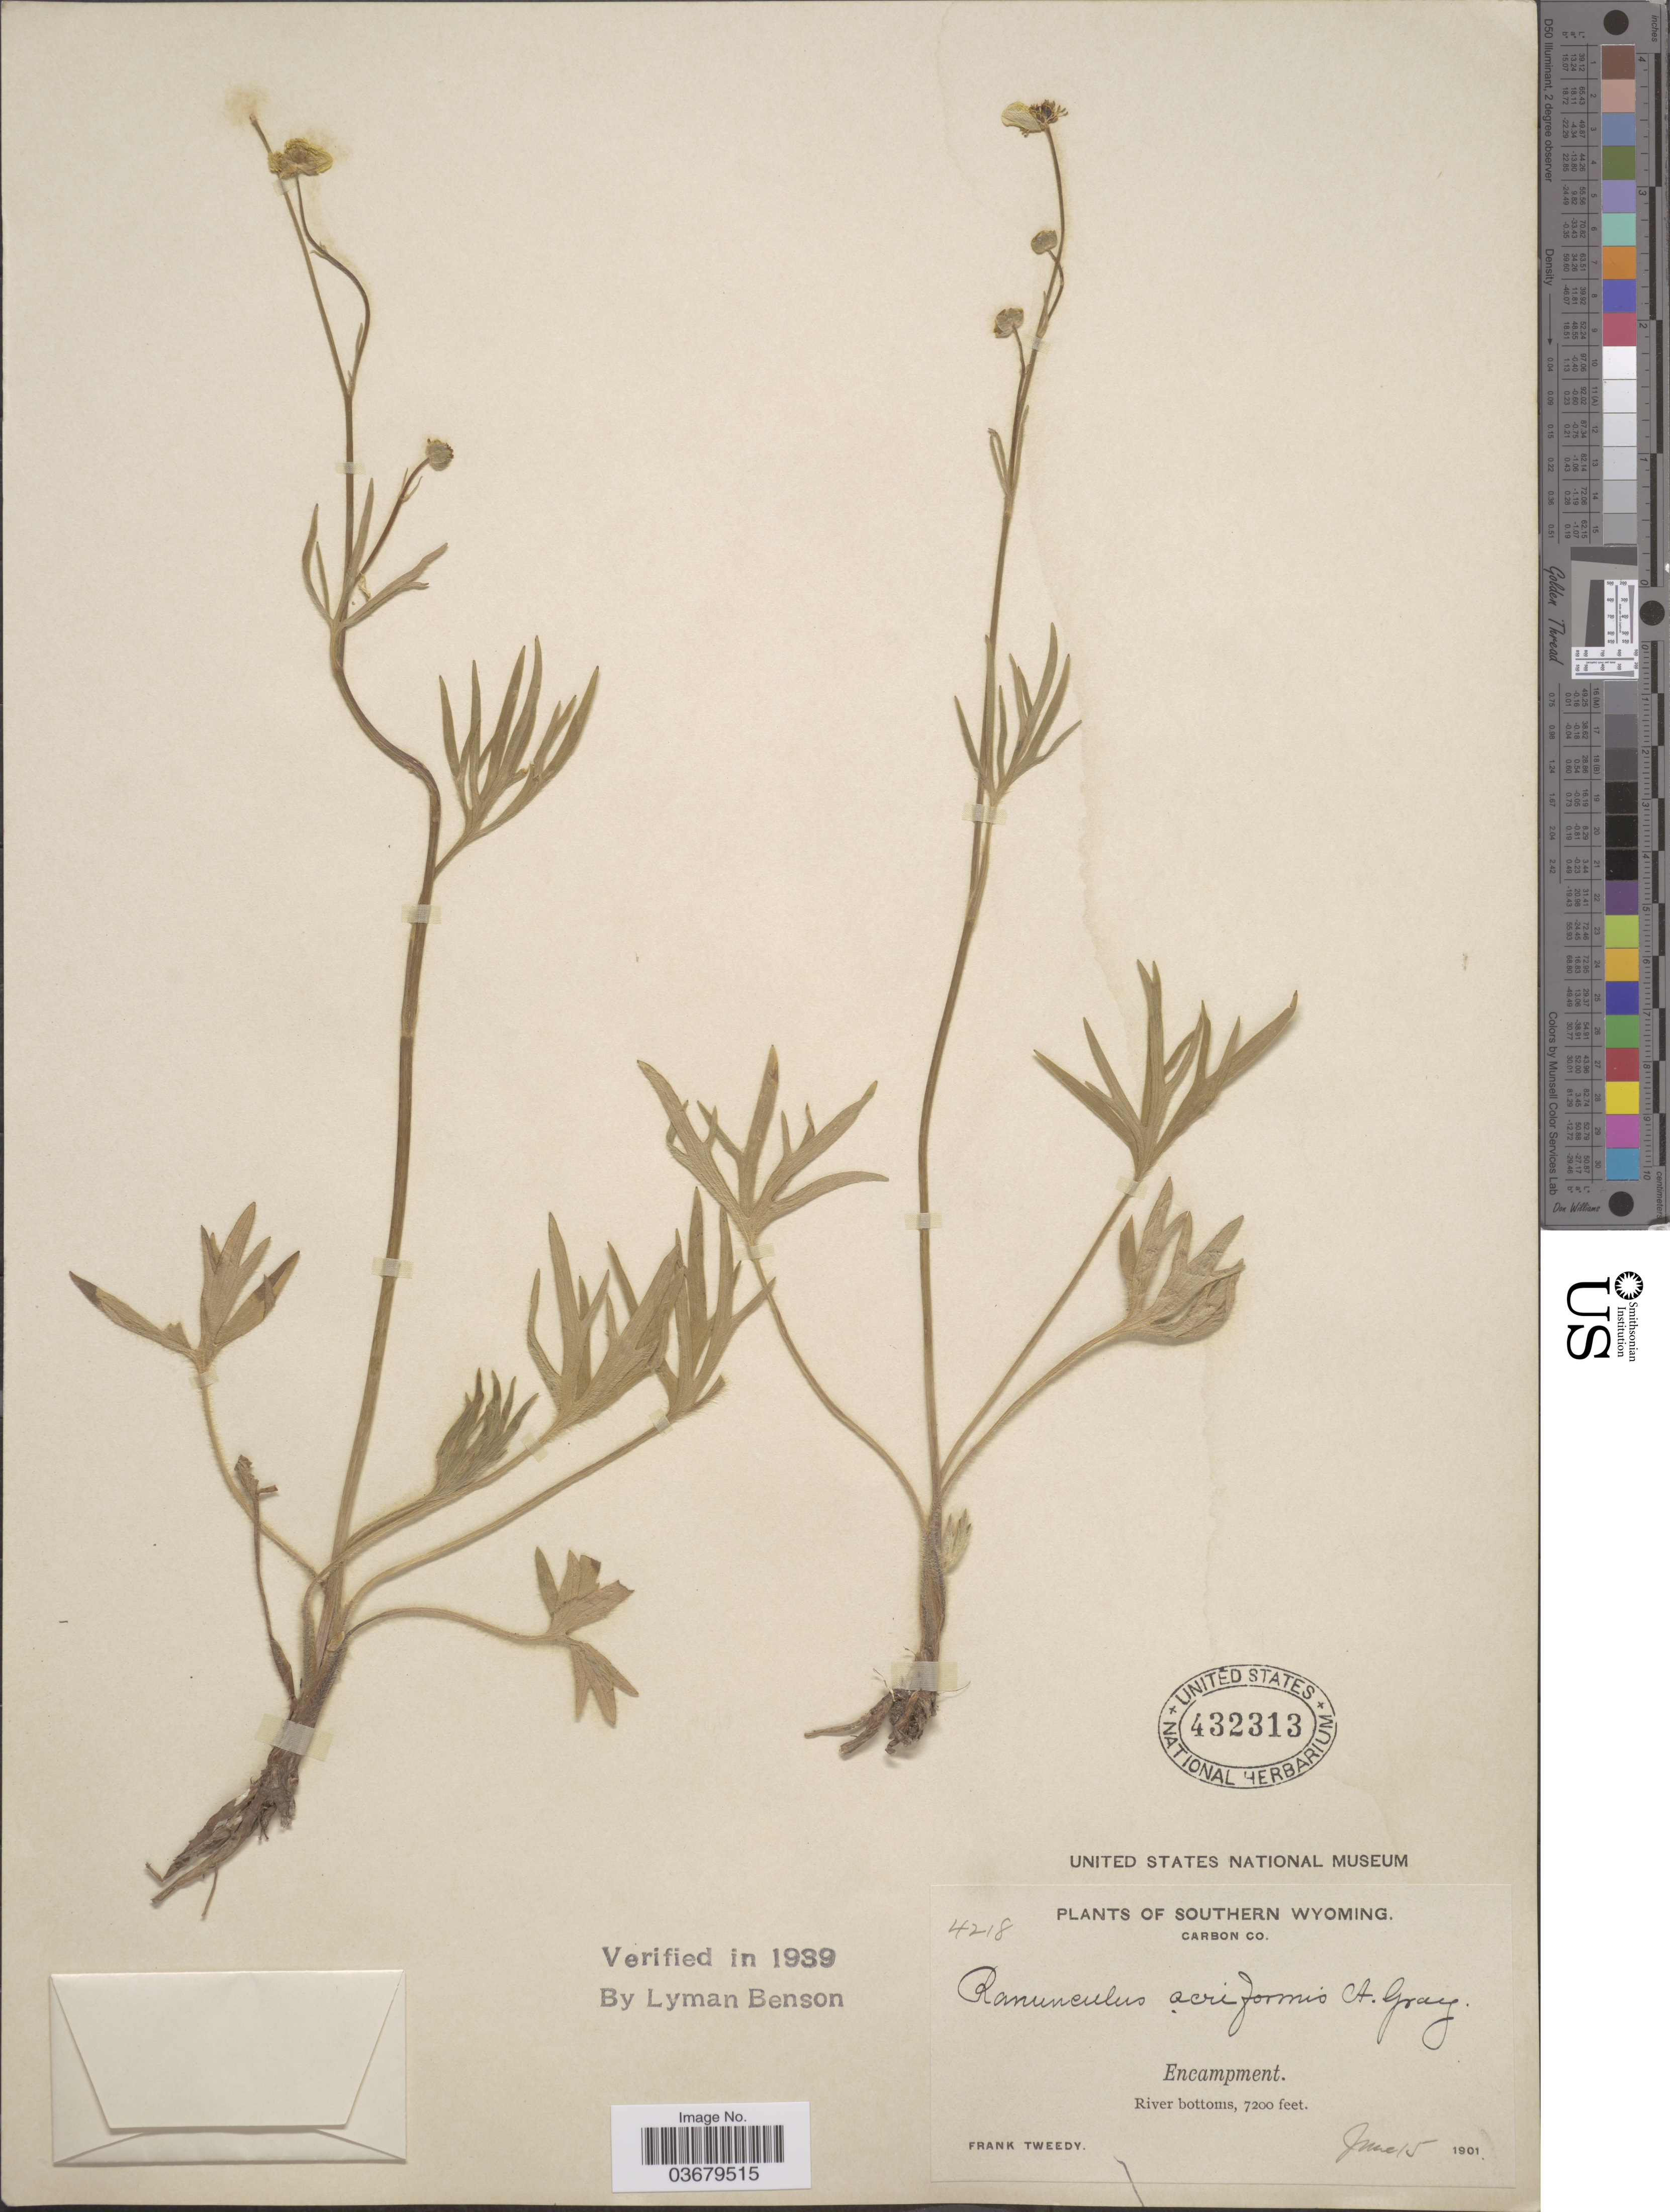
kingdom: Plantae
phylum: Tracheophyta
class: Magnoliopsida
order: Ranunculales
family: Ranunculaceae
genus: Ranunculus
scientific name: Ranunculus acriformis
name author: A. Gray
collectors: F. Tweedy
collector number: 4218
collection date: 1901-06-15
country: United States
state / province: Wyoming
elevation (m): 2195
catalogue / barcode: US 432313